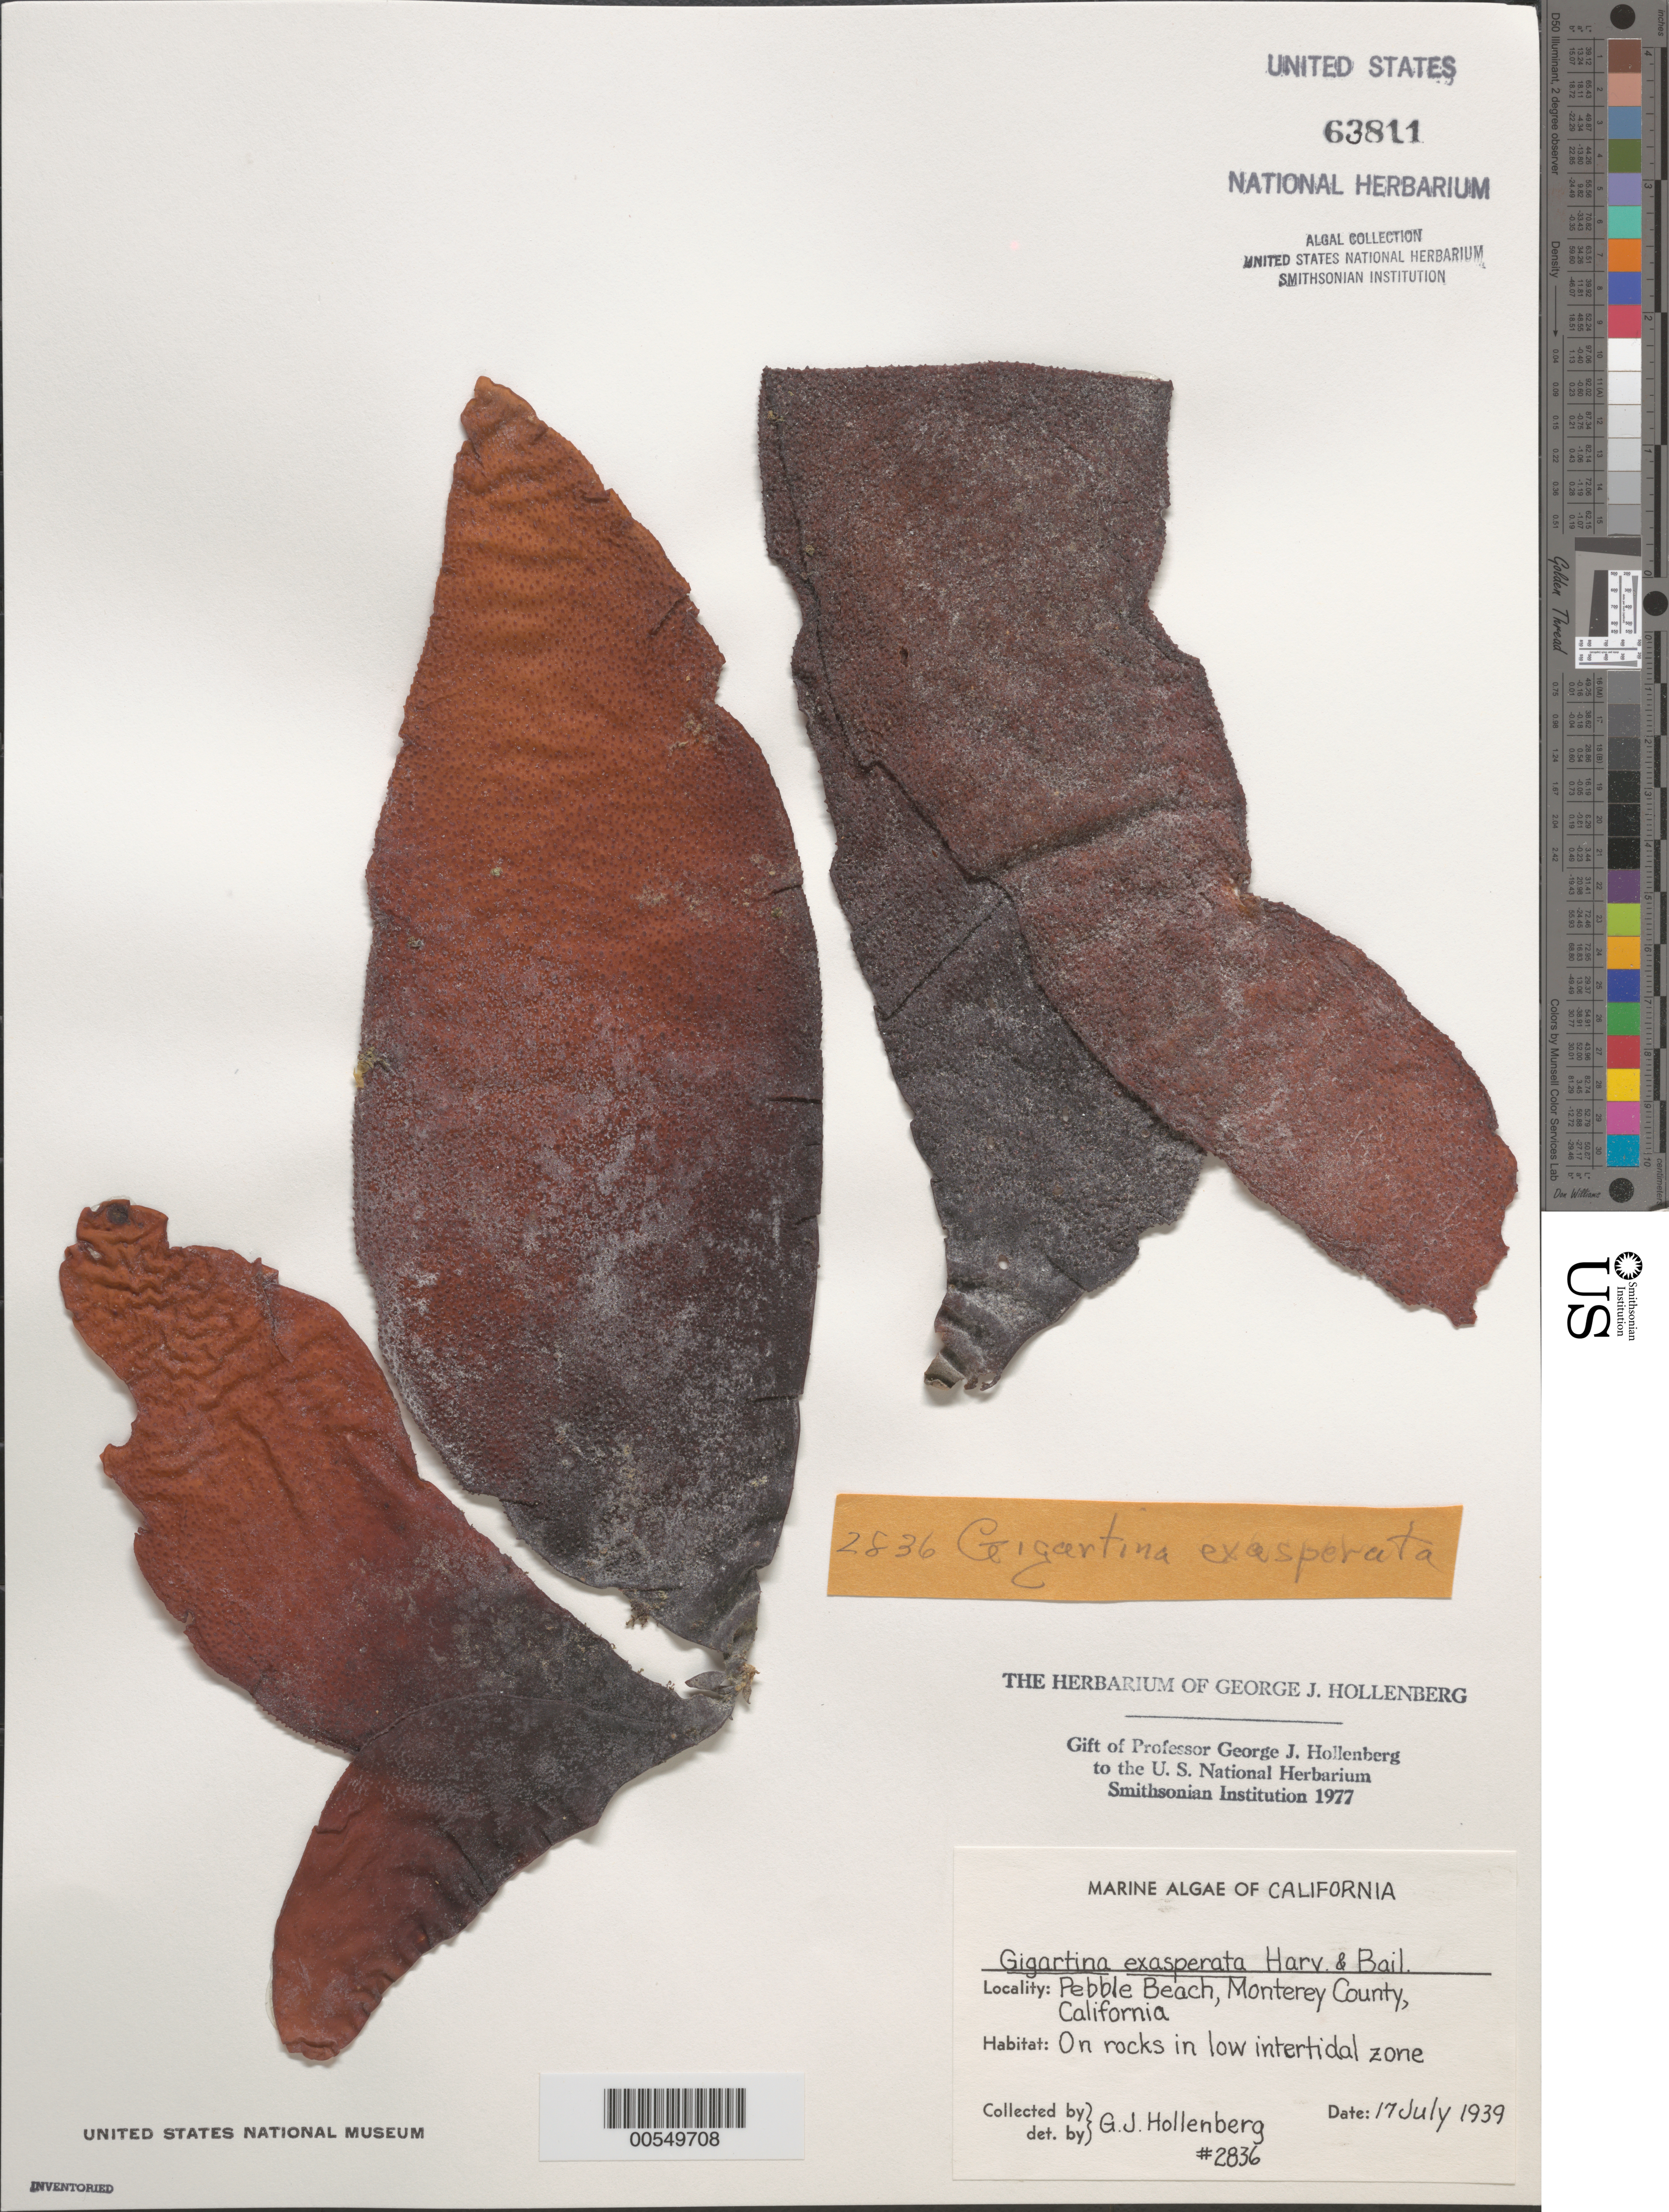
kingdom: Plantae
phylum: Rhodophyta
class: Florideophyceae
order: Gigartinales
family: Gigartinaceae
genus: Chondracanthus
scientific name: Chondracanthus exasperatus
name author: (Harv. & J. Bailey) J.R. Hughey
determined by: Algae name updating Project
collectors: G. Hollenberg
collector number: GJH 2836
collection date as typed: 17 Jul 1939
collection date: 1939-07-17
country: United States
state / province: California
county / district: Monterey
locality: Pebble Beach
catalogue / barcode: US 63811